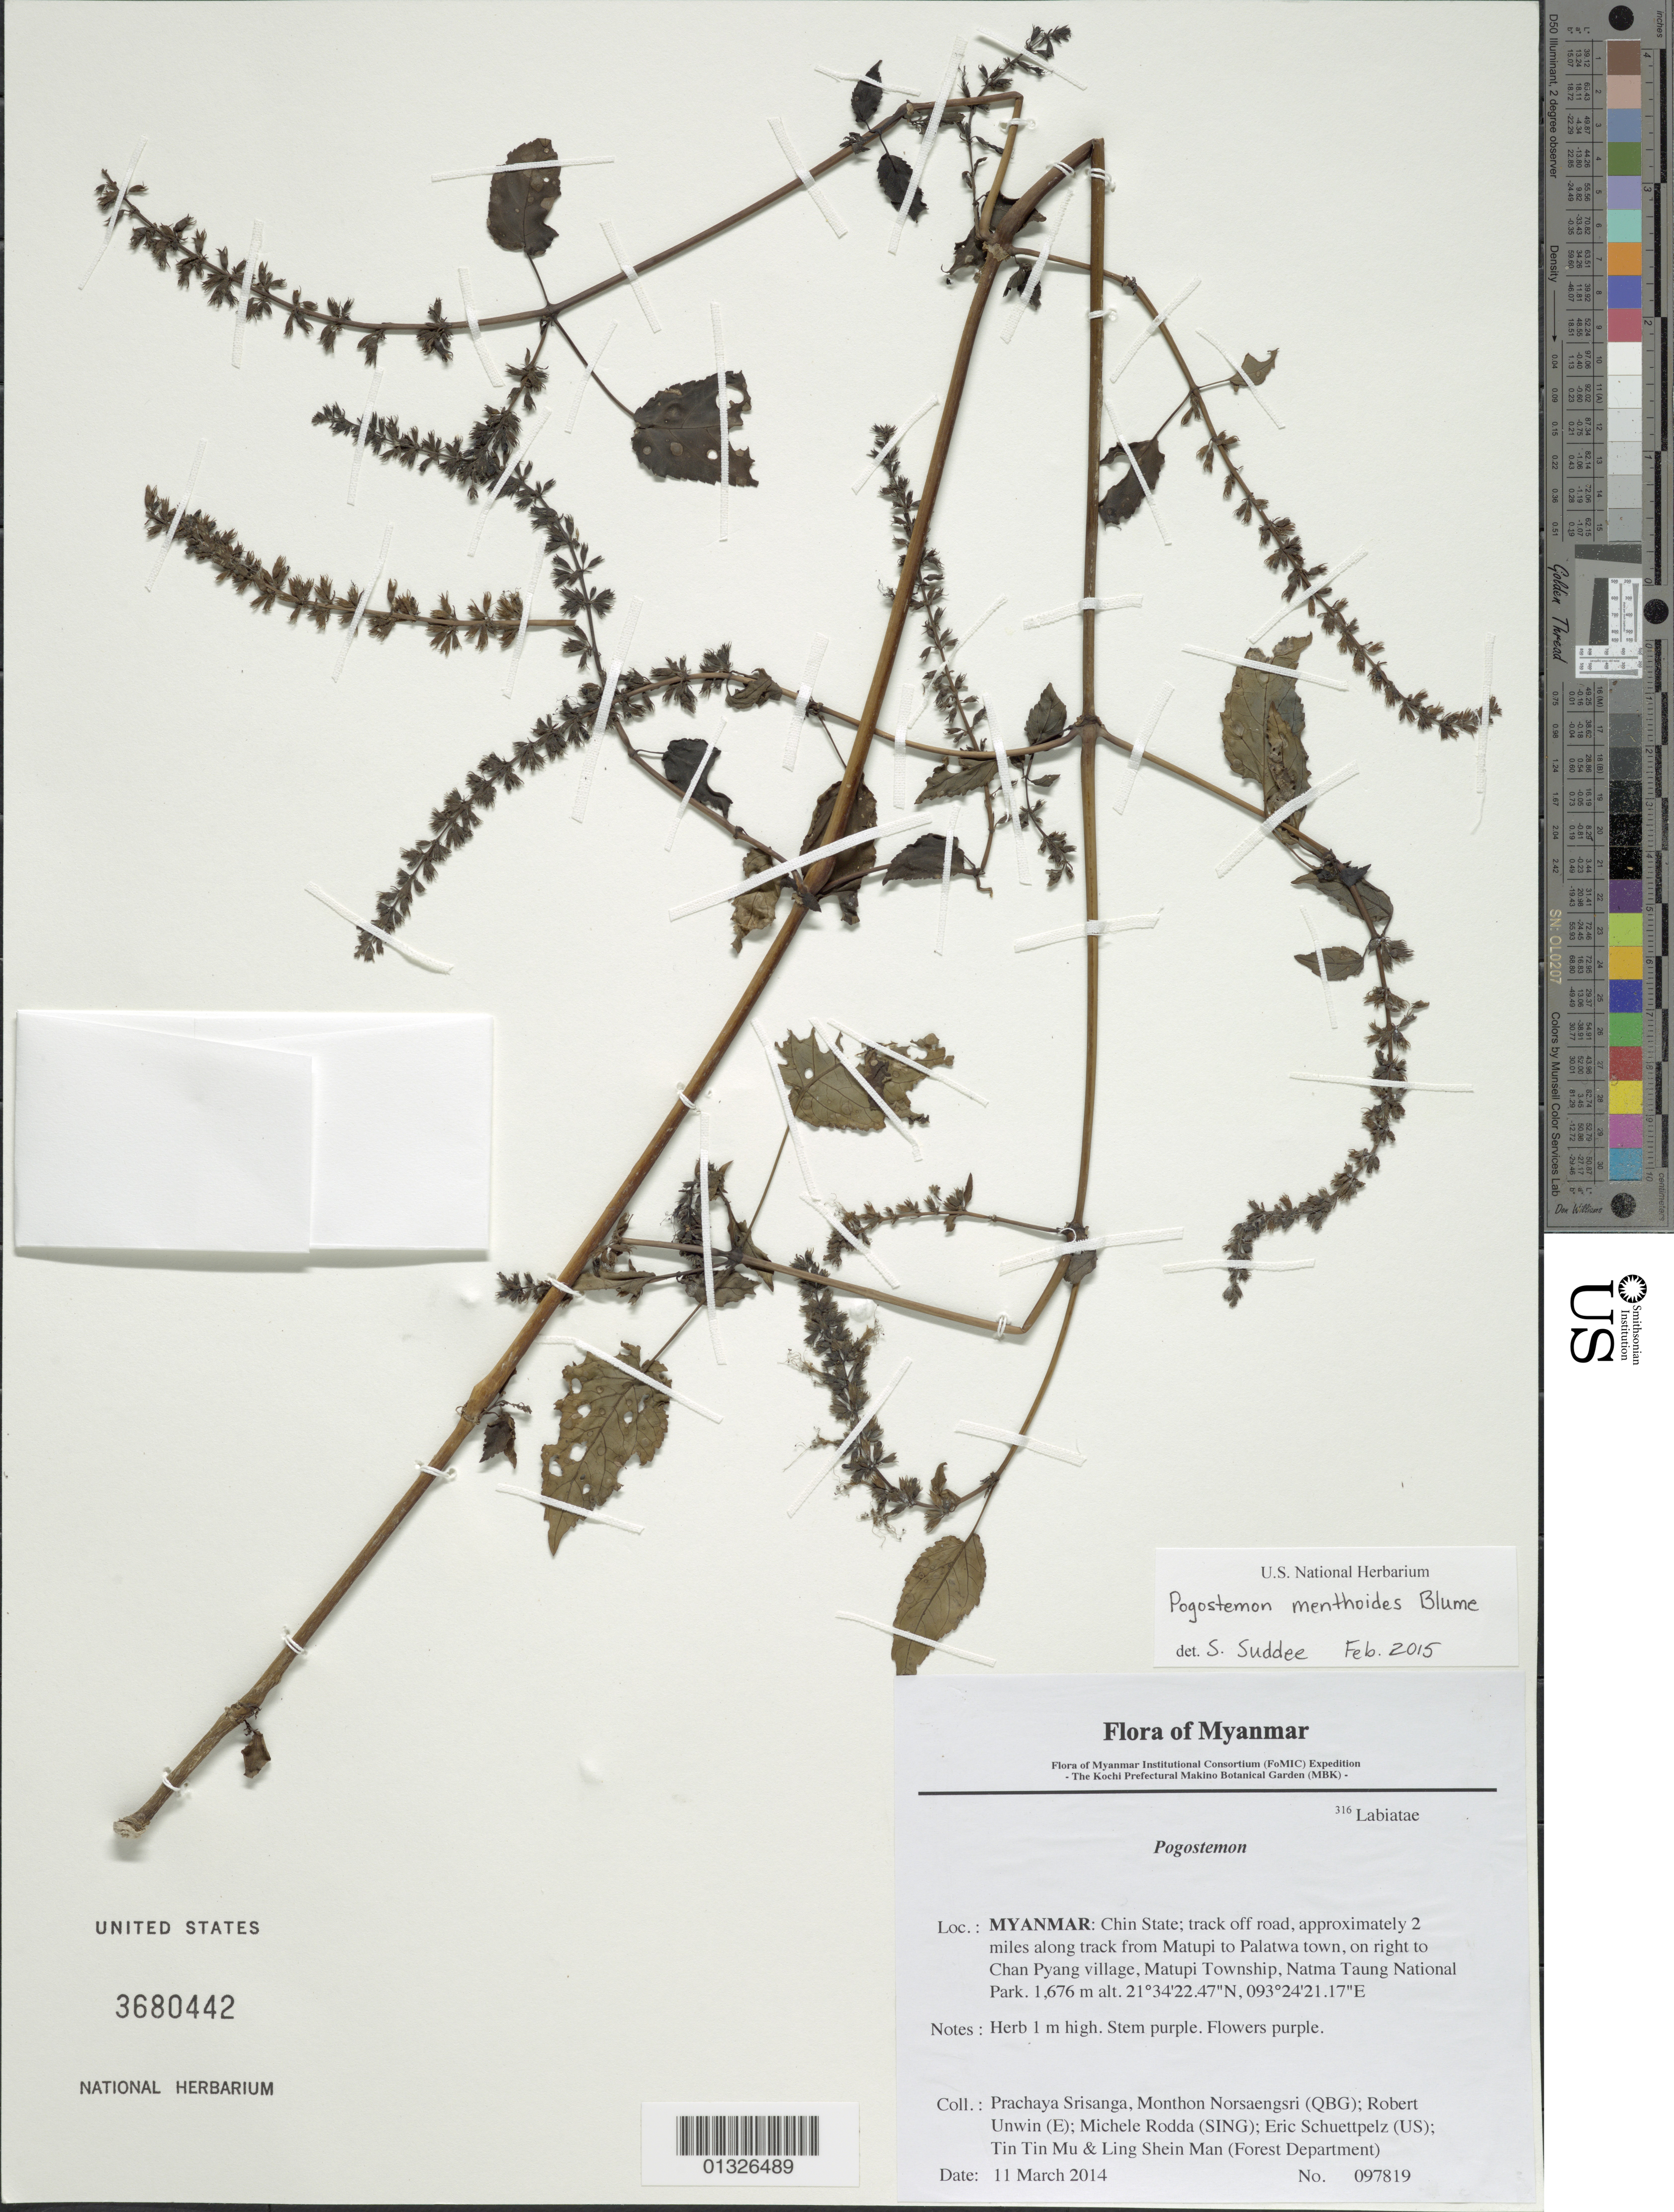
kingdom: Plantae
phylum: Tracheophyta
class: Magnoliopsida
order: Lamiales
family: Lamiaceae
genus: Pogostemon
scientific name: Pogostemon menthoides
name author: Blume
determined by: Suddee, S.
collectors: P. Srisanga, M. Norsaengsri, R. Unwin, M. Rodda, E. Schuettpelz, Tin Tin Mu & Ling Shein Man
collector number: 97819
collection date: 2014-03-11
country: Myanmar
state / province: Chin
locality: Track off road, approximately 2 miles along track from Matupi to Palatwa town, on right to Chan Pyang village, Matupi Township, Natma Taung National Park.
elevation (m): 1676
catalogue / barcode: US 3680442